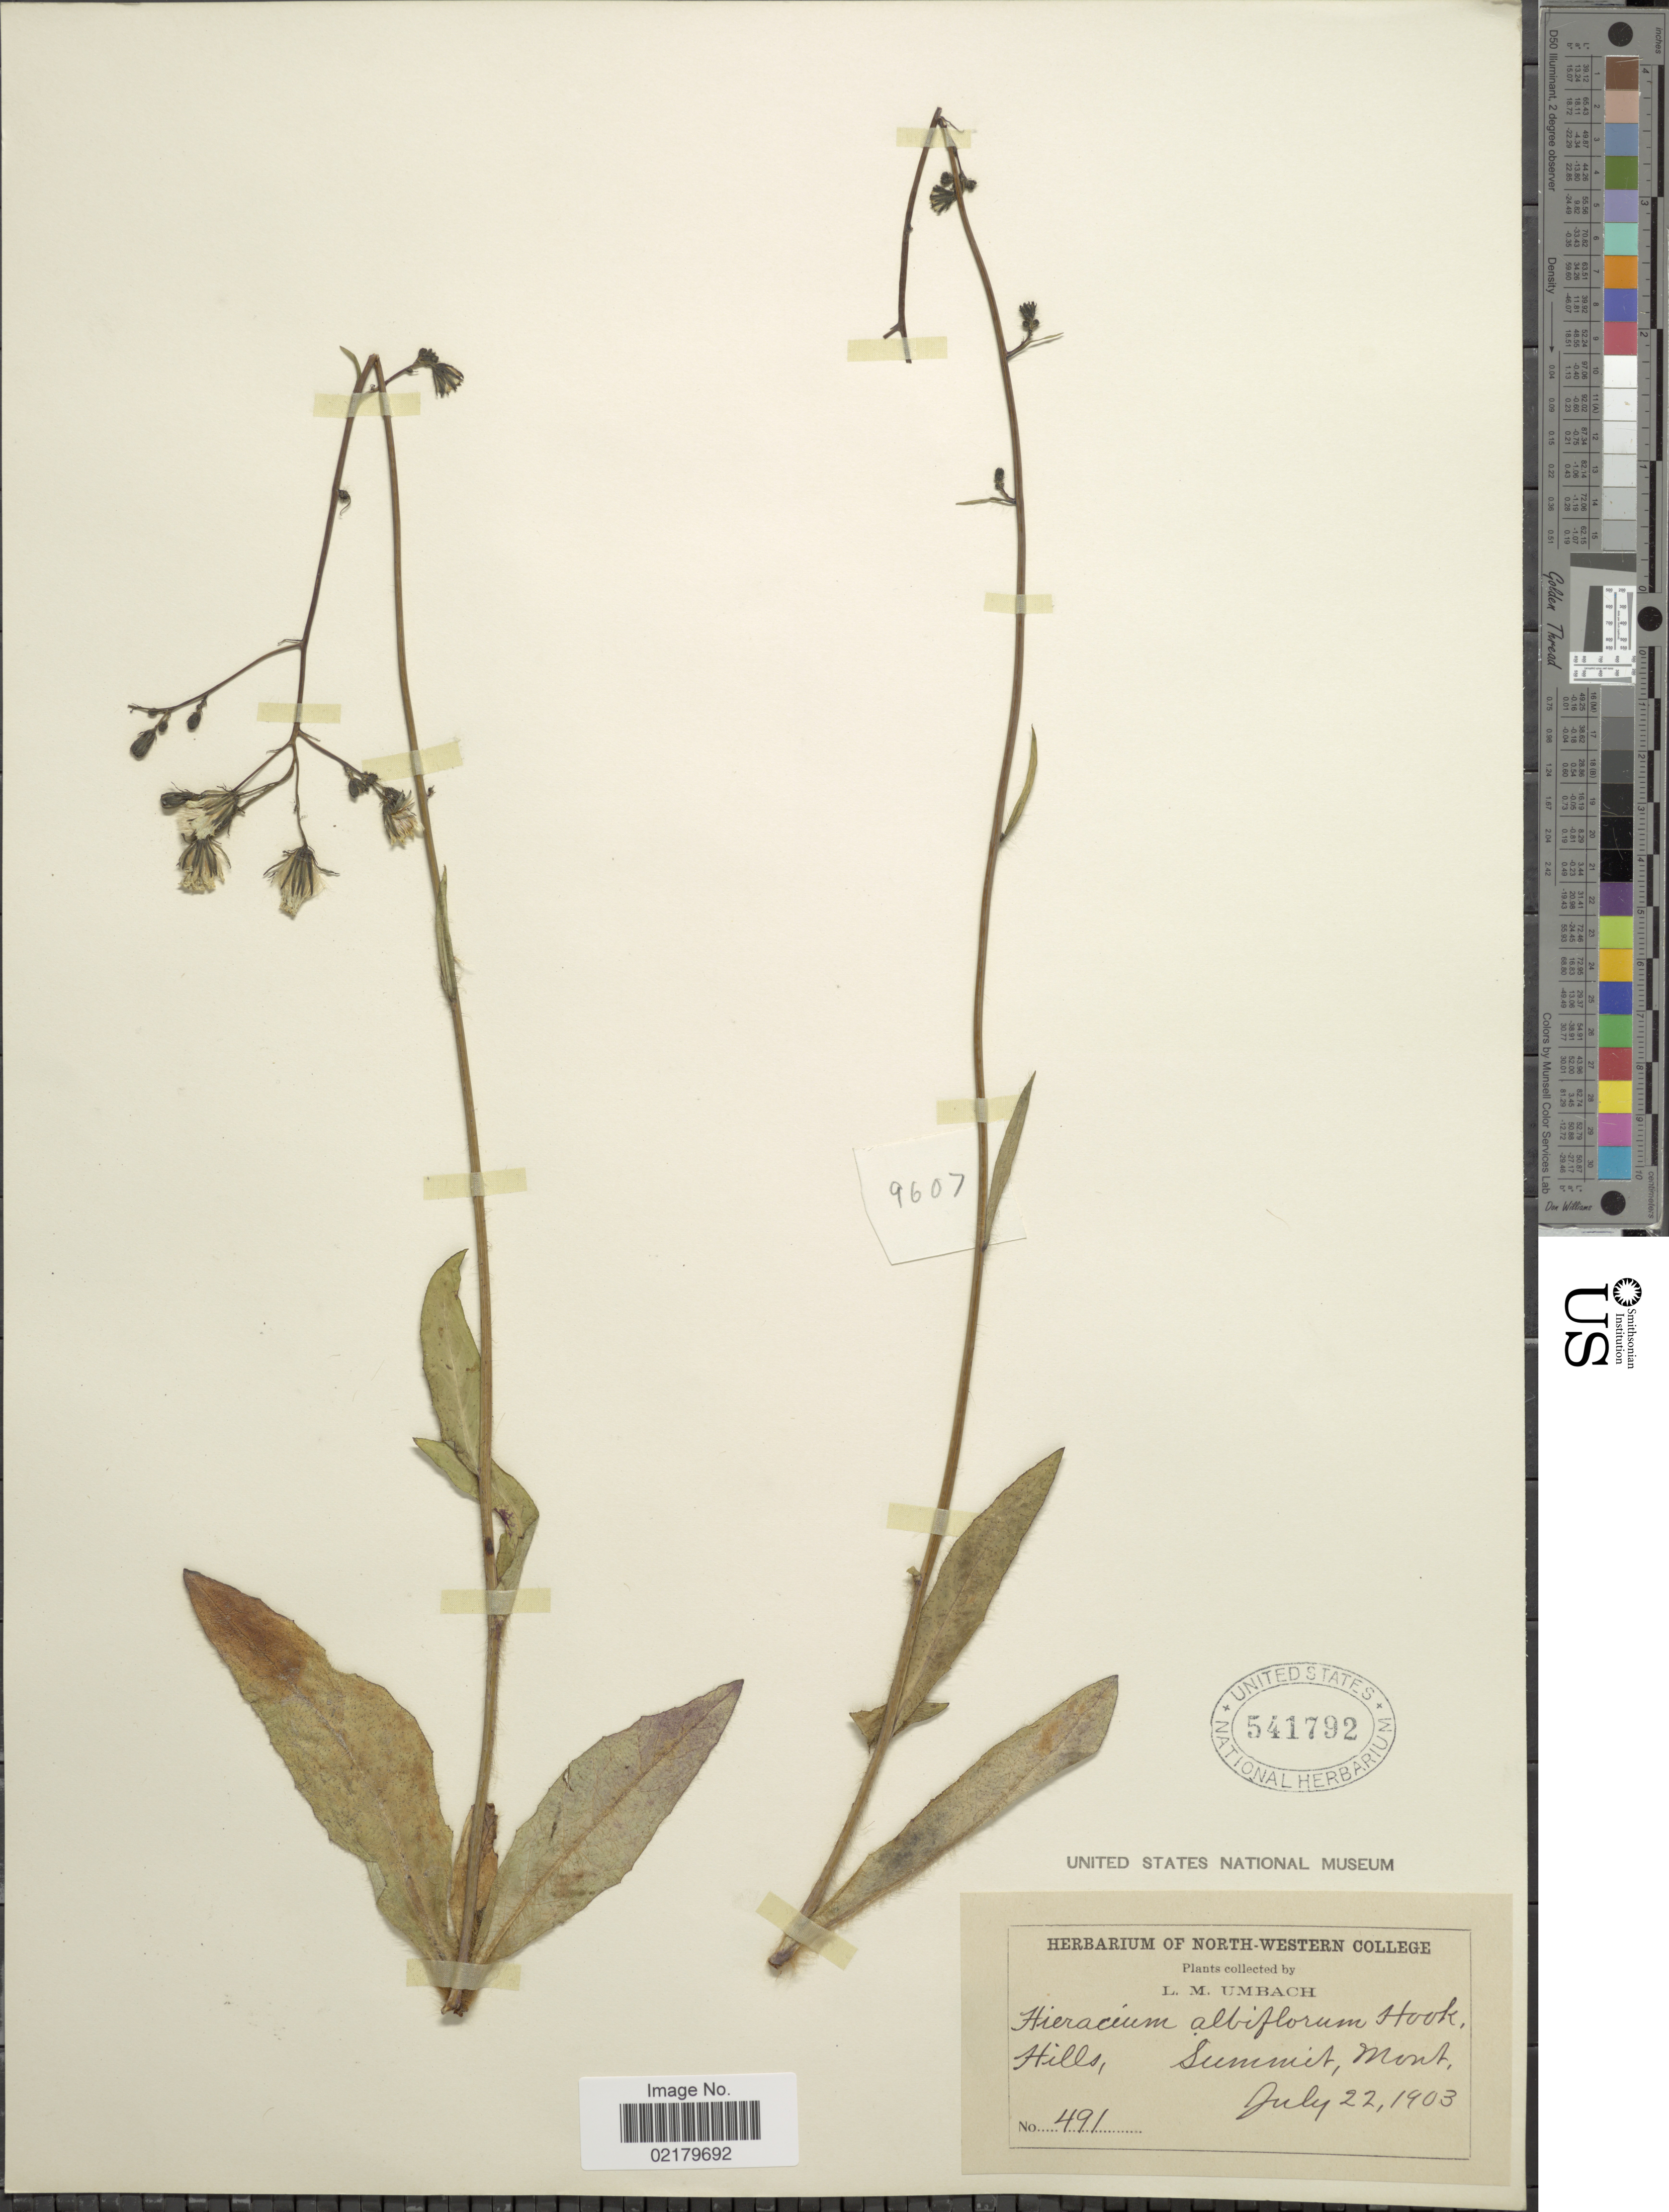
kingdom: Plantae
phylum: Tracheophyta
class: Magnoliopsida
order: Asterales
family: Asteraceae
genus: Hieracium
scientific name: Hieracium albiflorum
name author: Hook.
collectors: L. M. Umbach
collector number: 491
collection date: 1903-07-22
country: United States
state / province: Montana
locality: Hills, Summit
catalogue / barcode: US 541792